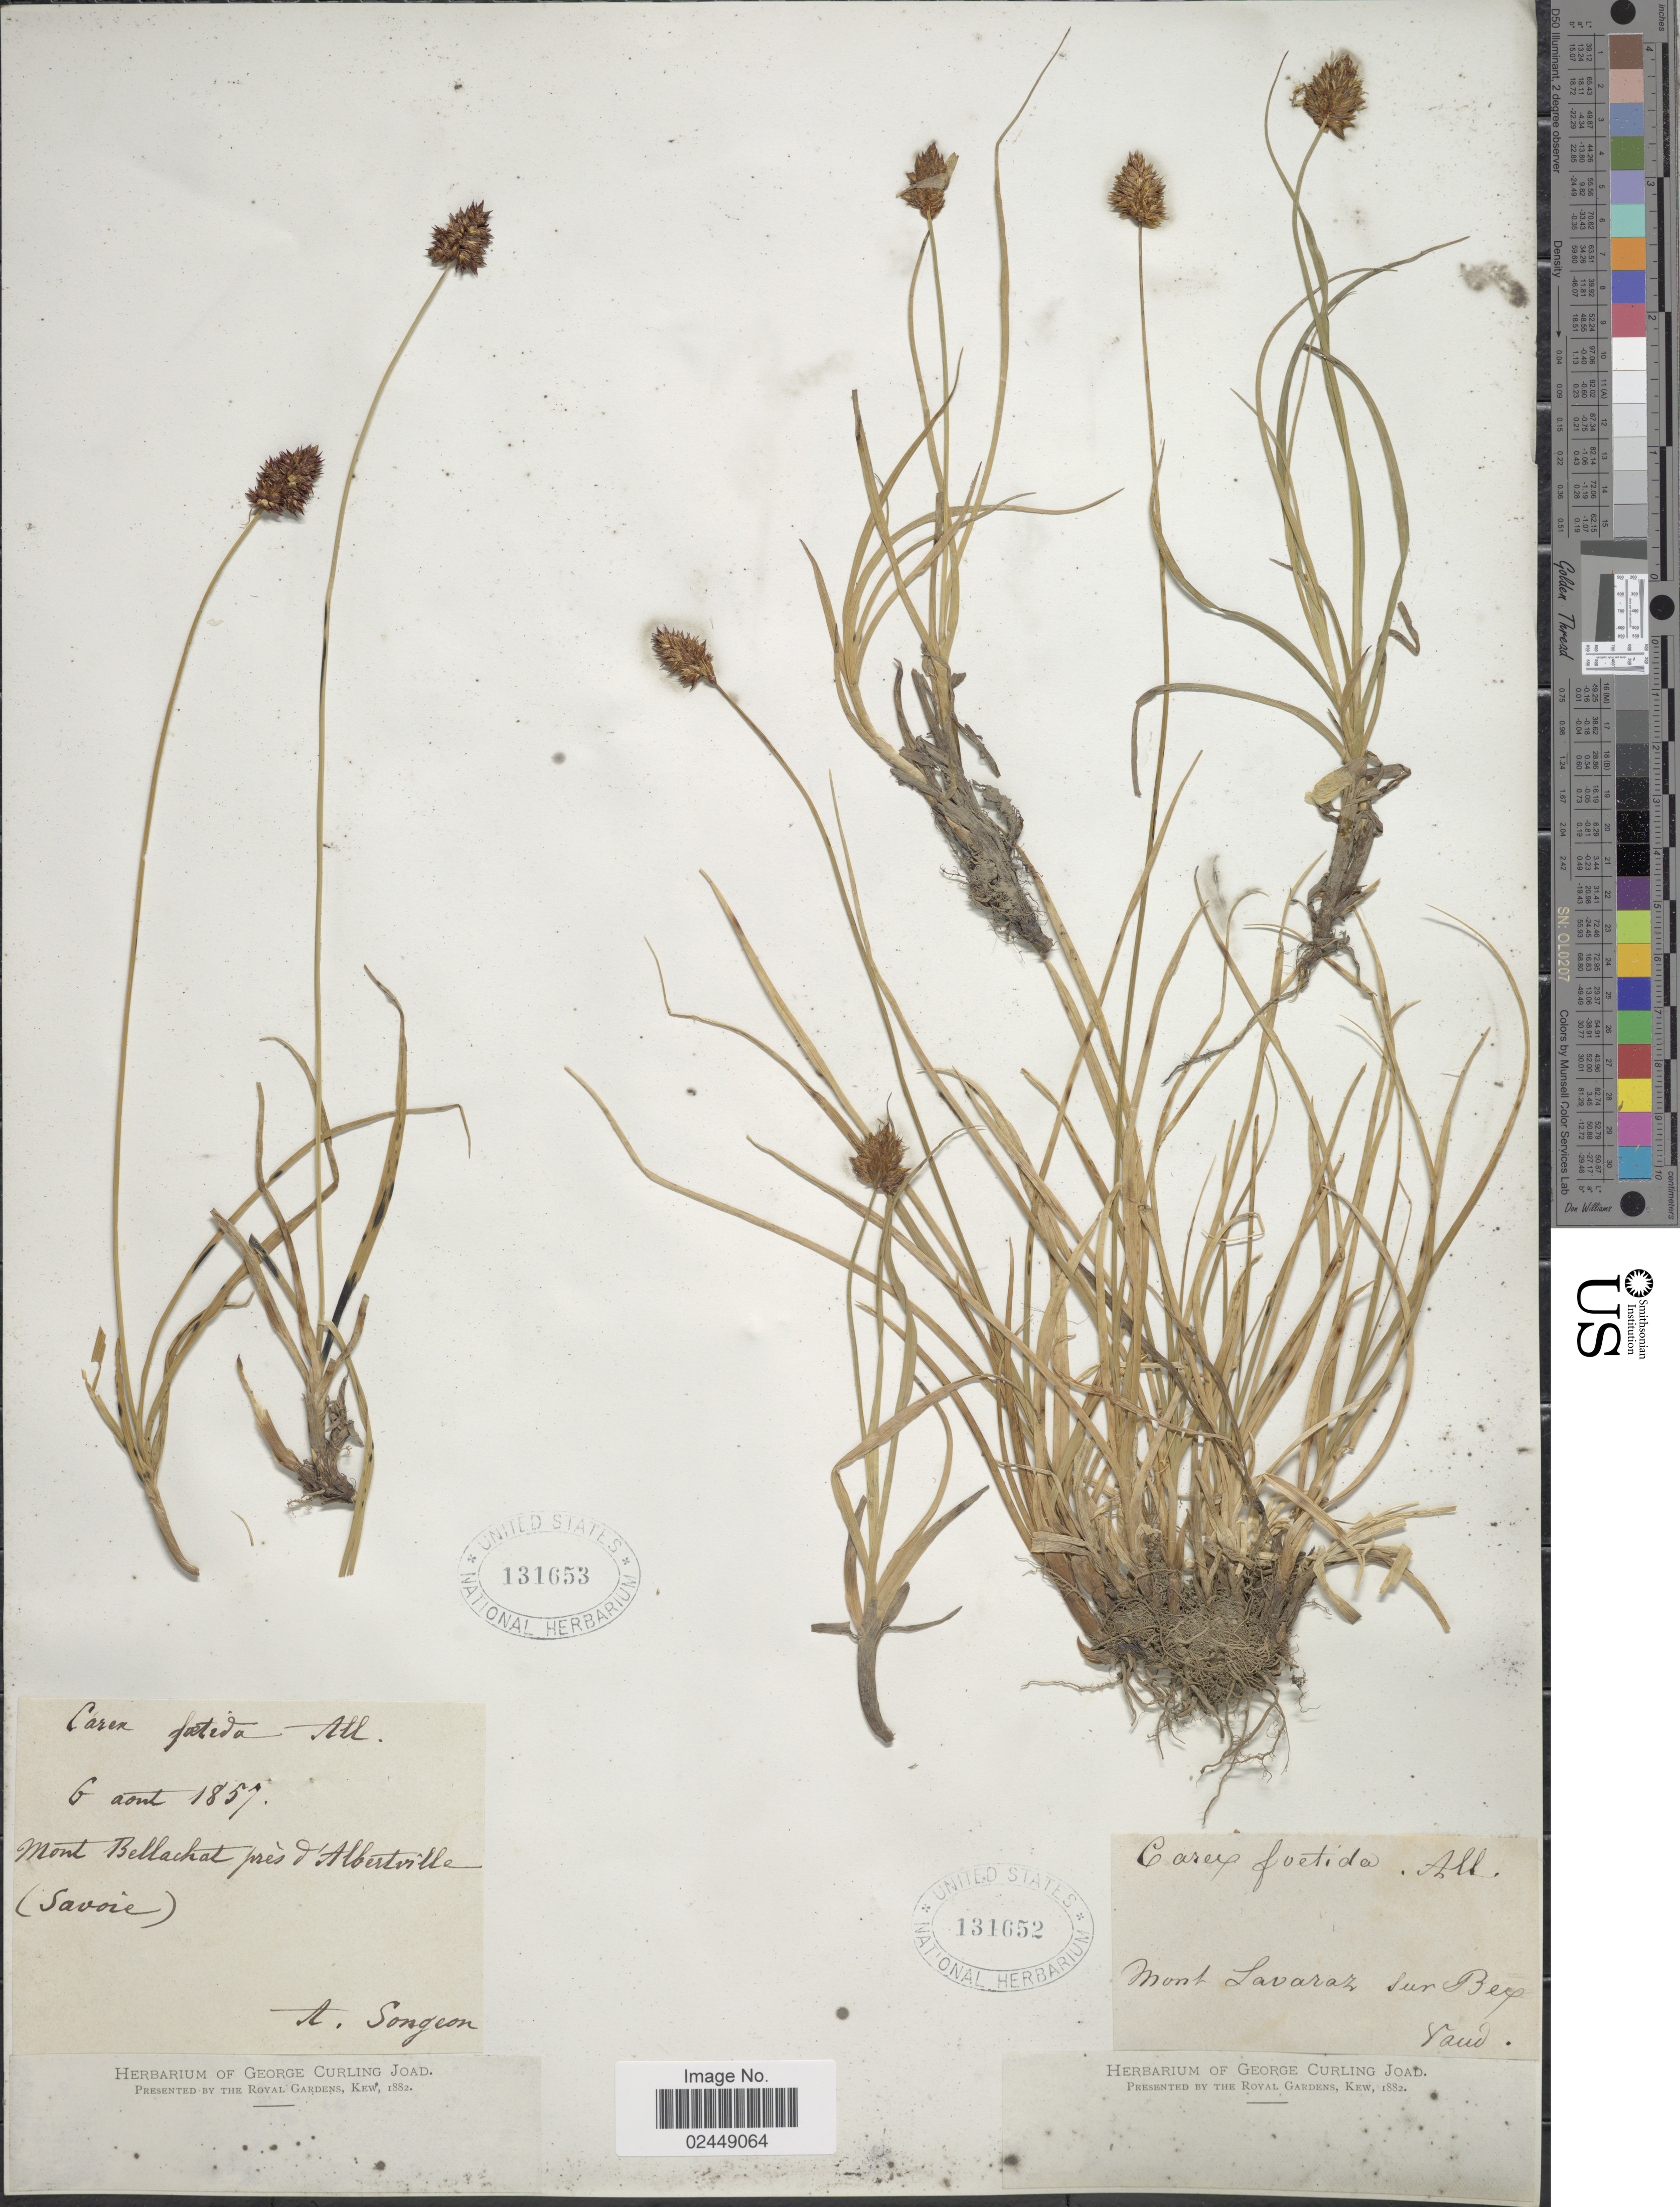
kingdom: Plantae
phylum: Tracheophyta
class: Liliopsida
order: Poales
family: Cyperaceae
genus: Carex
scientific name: Carex foetida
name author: All.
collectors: A. Songeon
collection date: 1857-08-06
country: France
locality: Mont Bellachat près d'Albertville (Savoie)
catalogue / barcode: US 131653-2